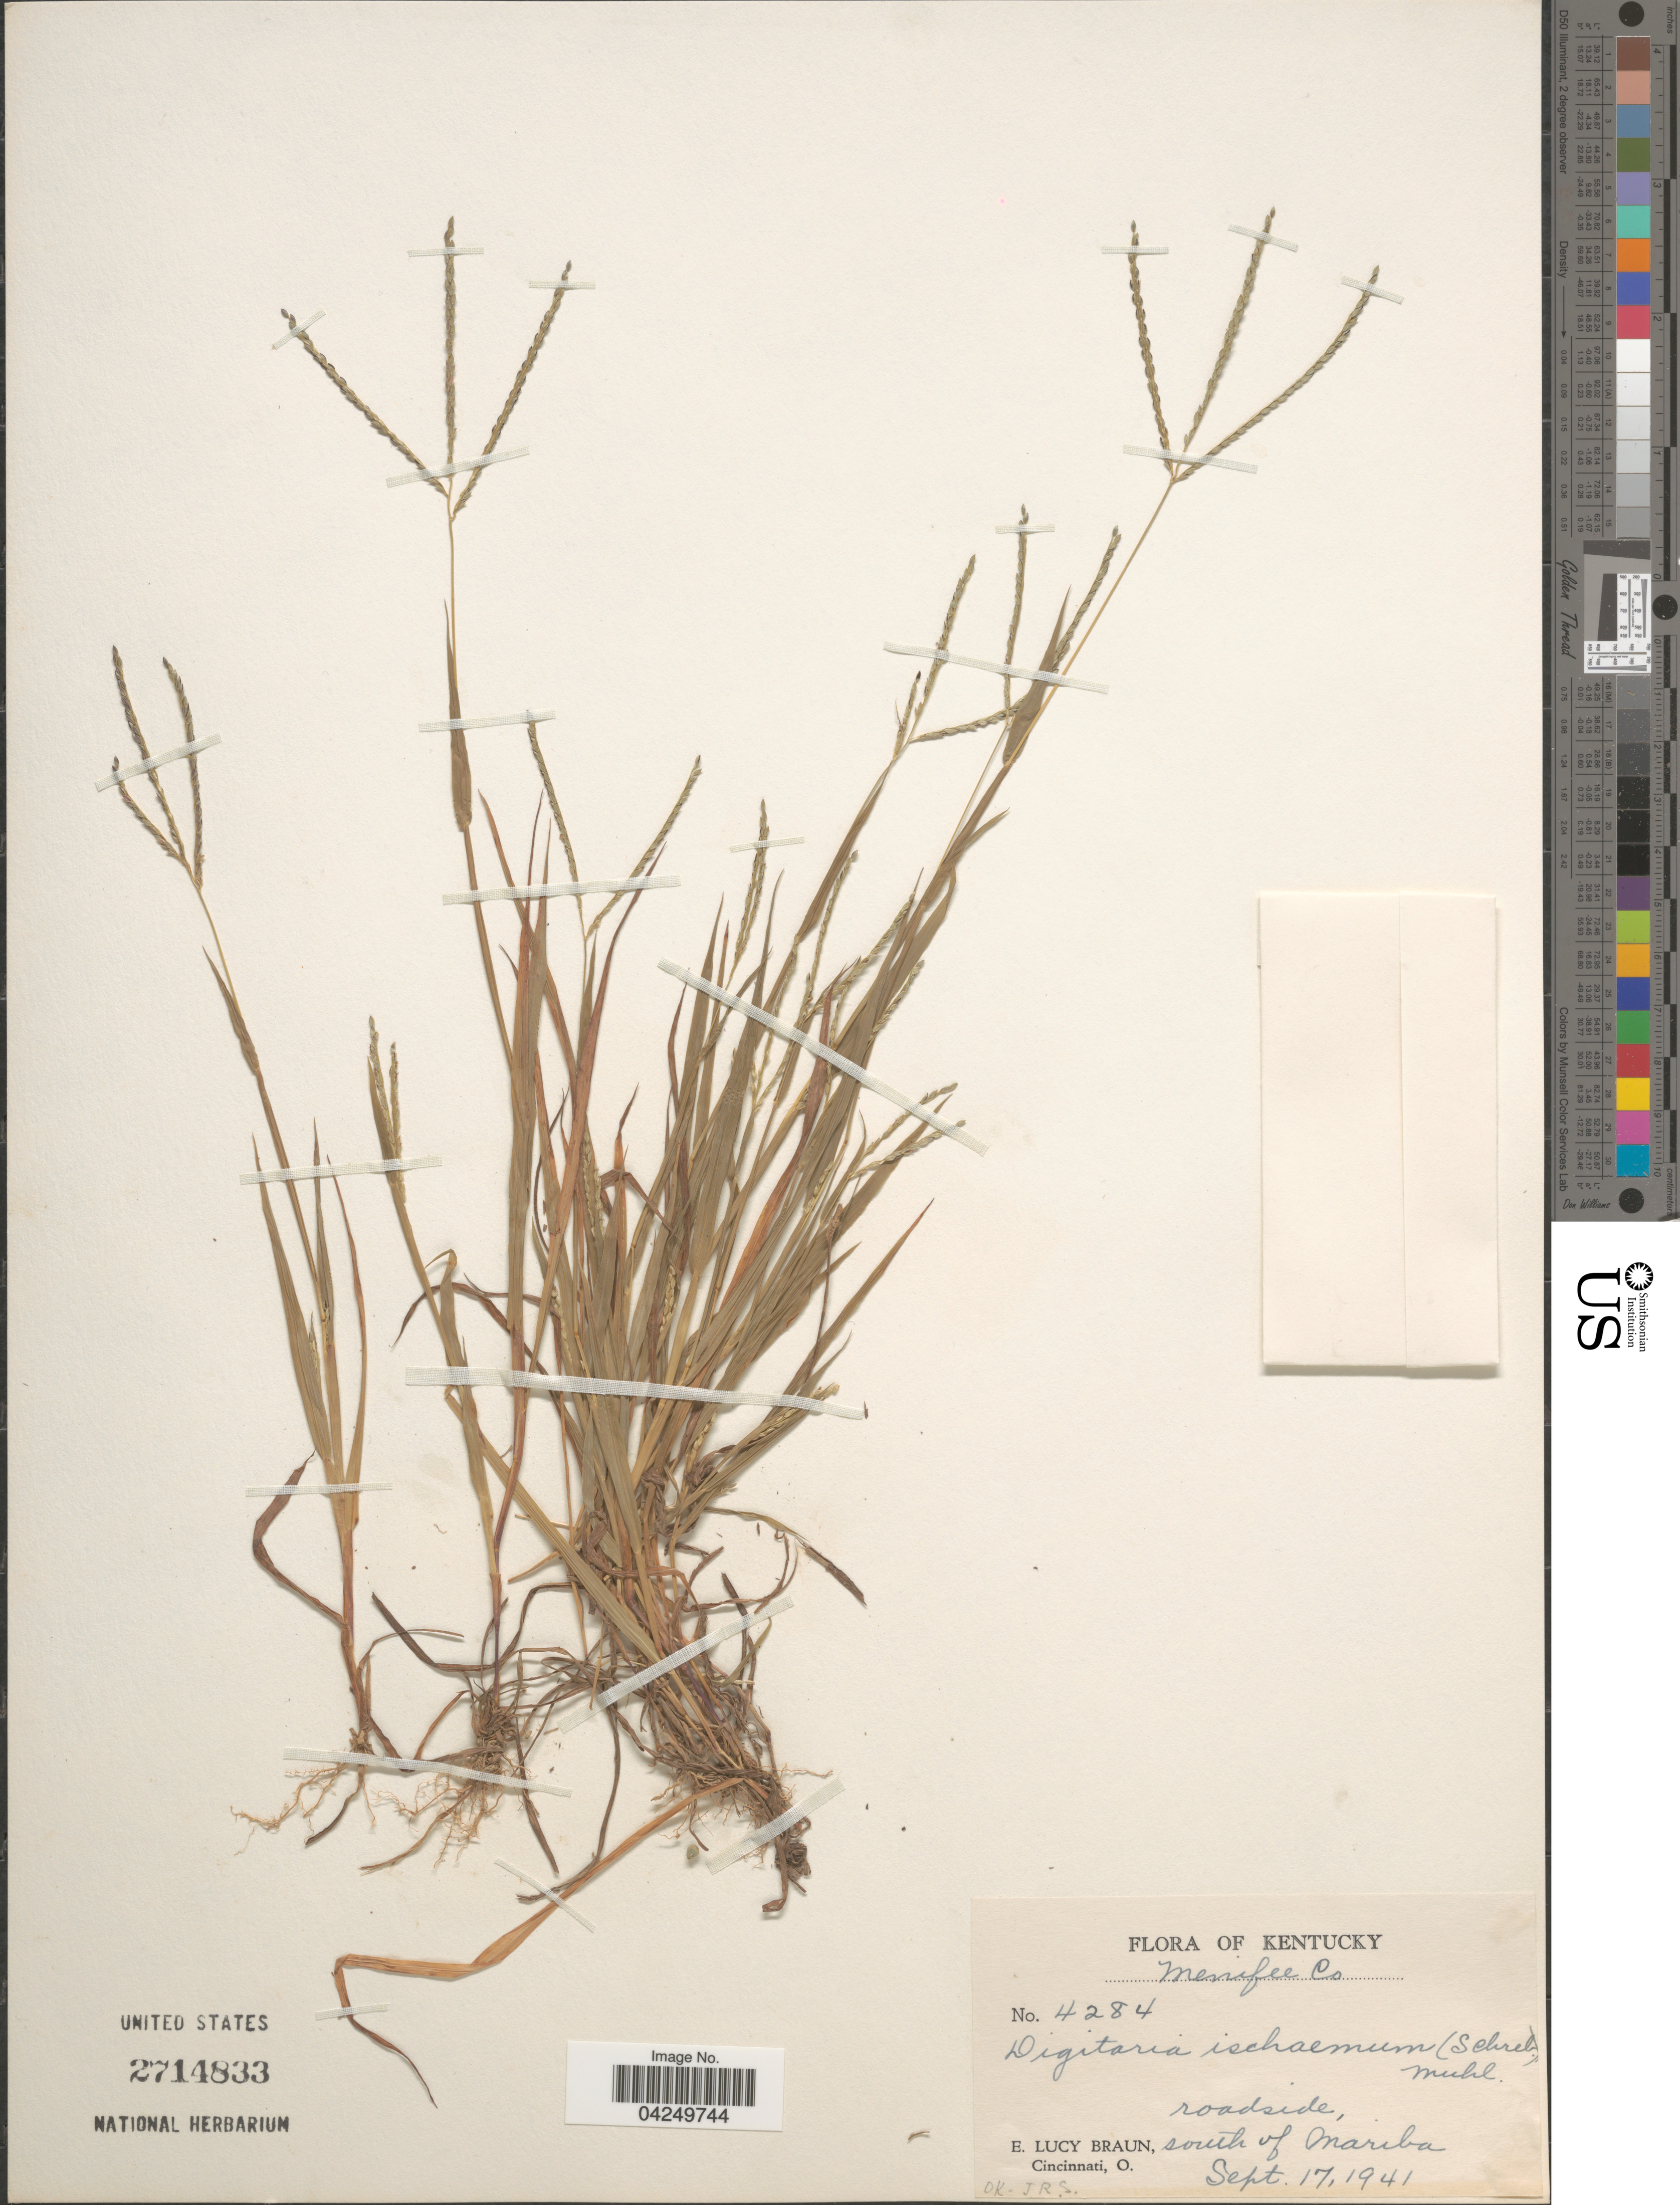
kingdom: Plantae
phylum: Tracheophyta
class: Liliopsida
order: Poales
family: Poaceae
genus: Digitaria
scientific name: Digitaria ischaemum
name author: (Schreber) Schreber ex Muhl.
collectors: E. L. Braun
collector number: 4284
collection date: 1941-09-17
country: United States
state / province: Kentucky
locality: Menifee Co. Roadside. South of Mariba.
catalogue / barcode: US 2714833